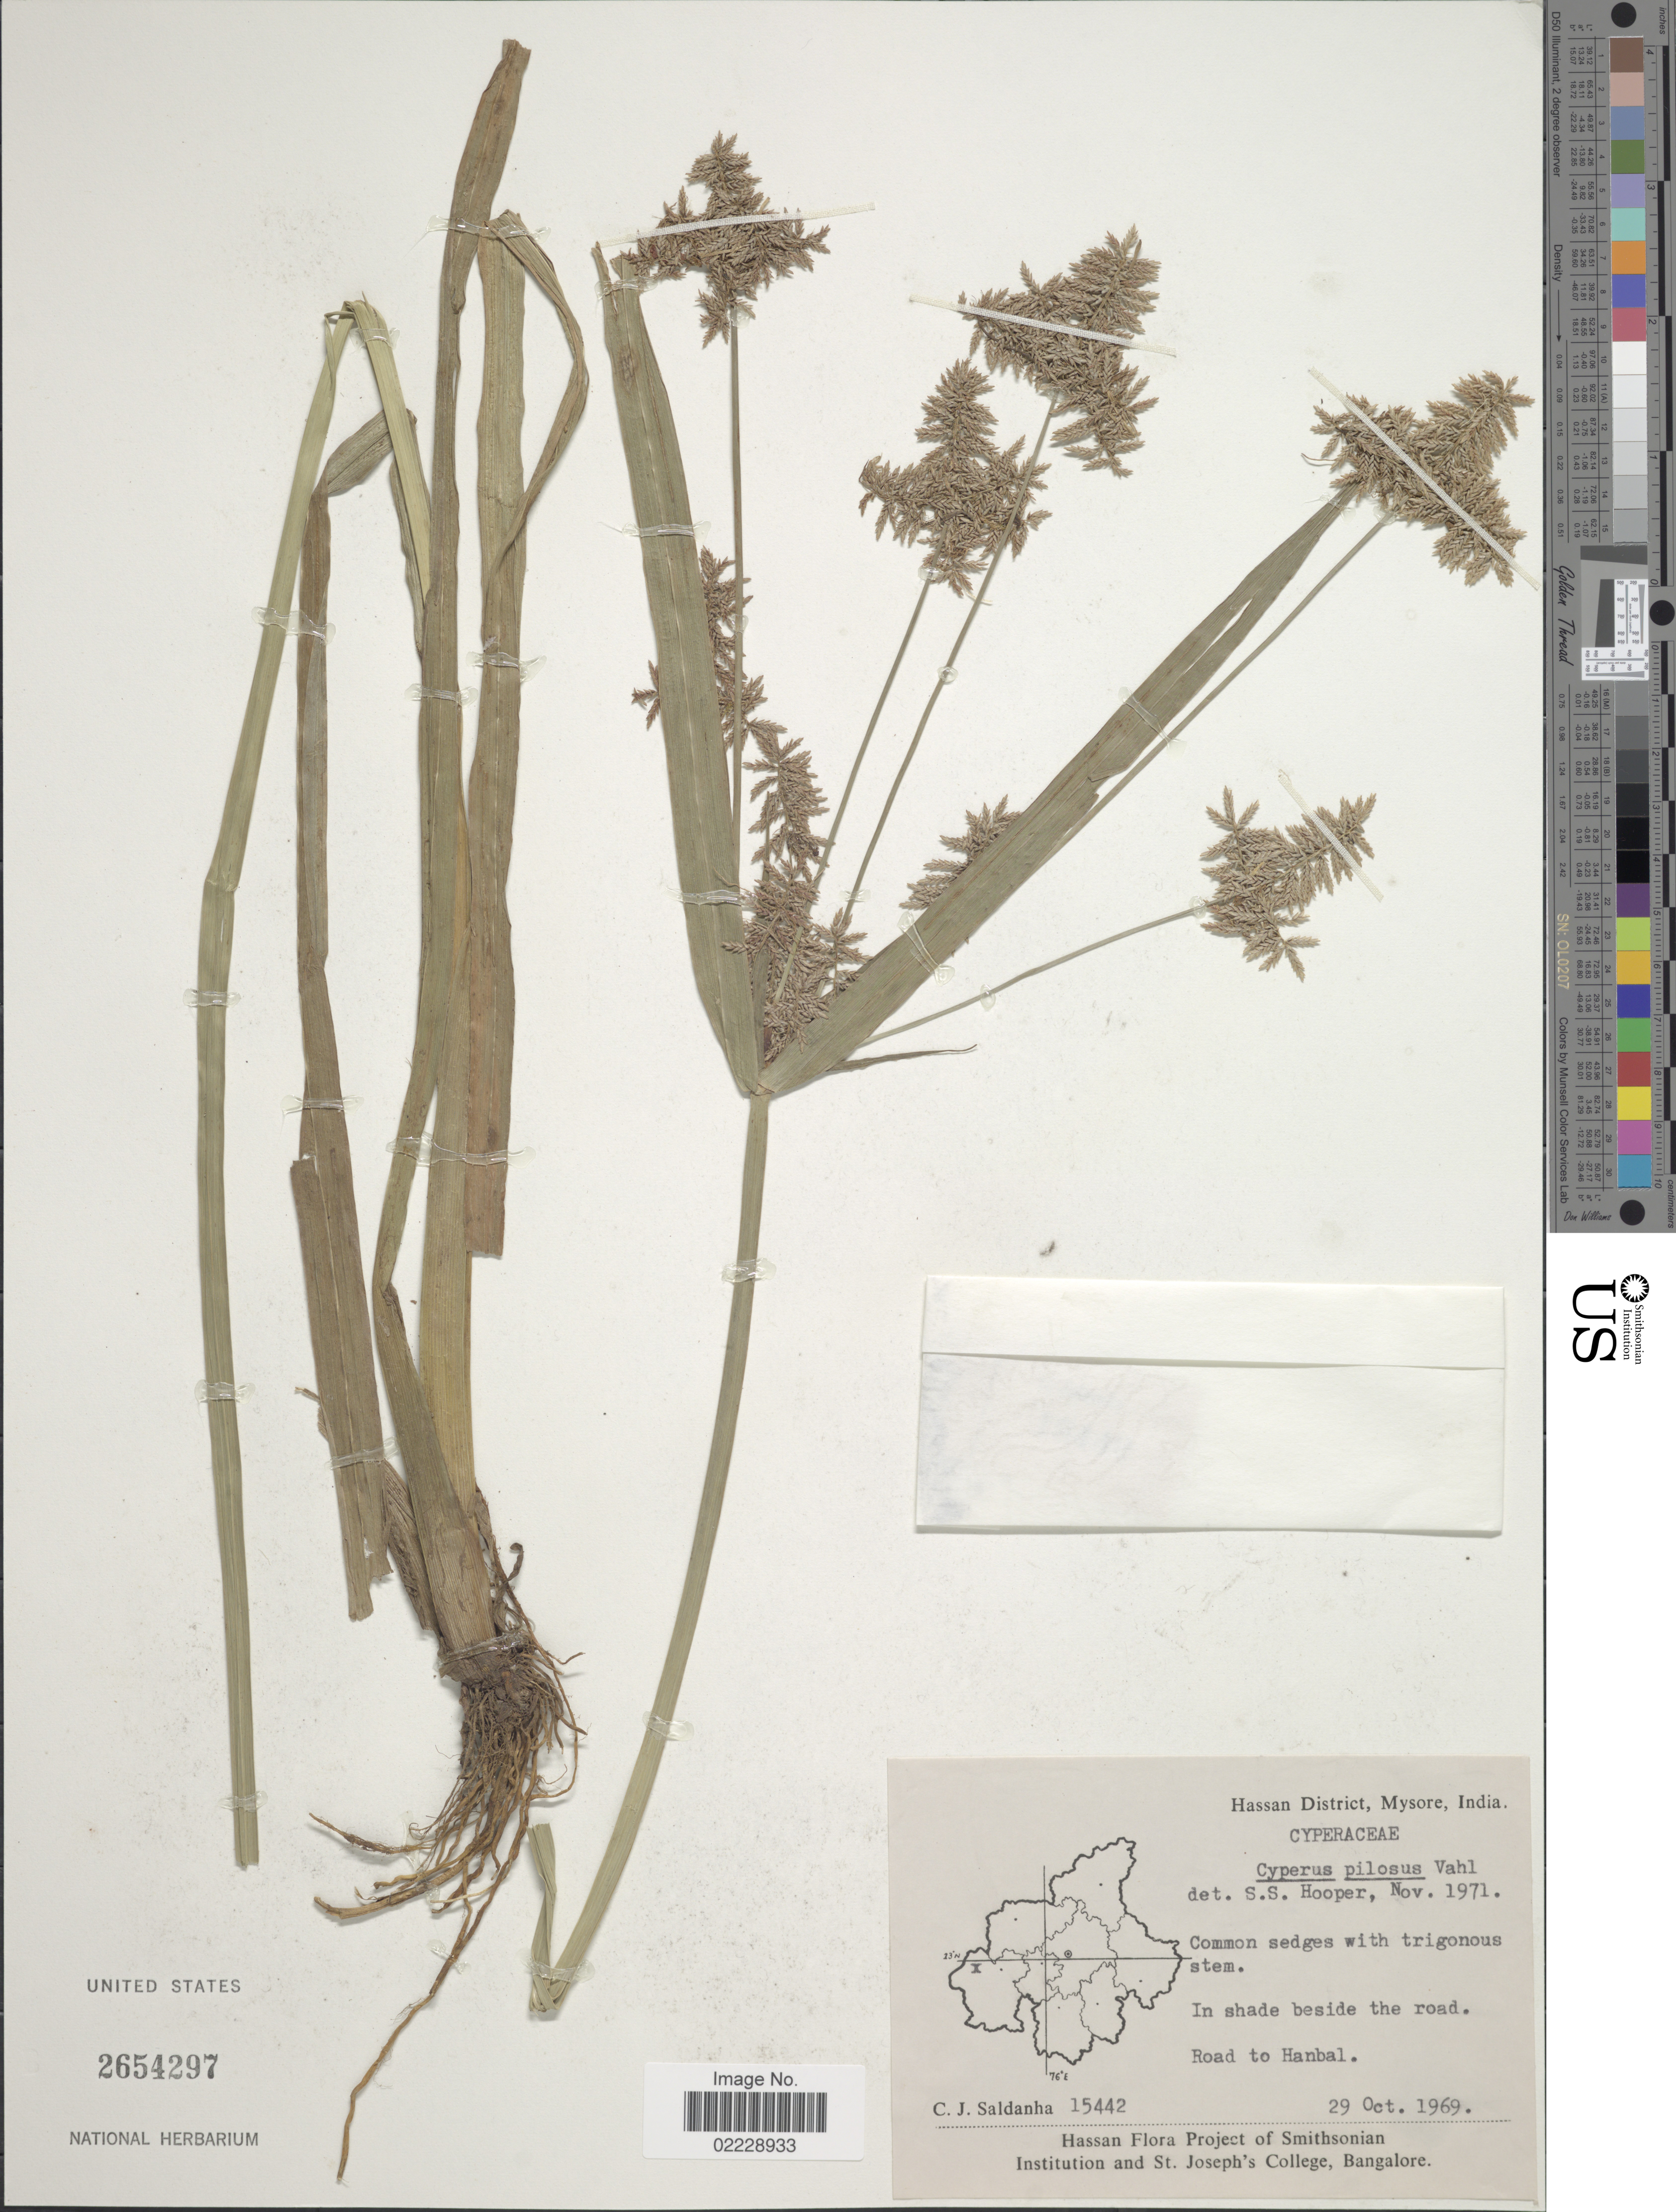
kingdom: Plantae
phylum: Tracheophyta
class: Liliopsida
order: Poales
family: Cyperaceae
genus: Cyperus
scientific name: Cyperus pilosus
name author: Vahl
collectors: C. J. Saldanha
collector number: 15442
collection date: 1969-10-29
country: India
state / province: Karnataka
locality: Hassan District, Mysore. Road to Hanbal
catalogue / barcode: US 2654297